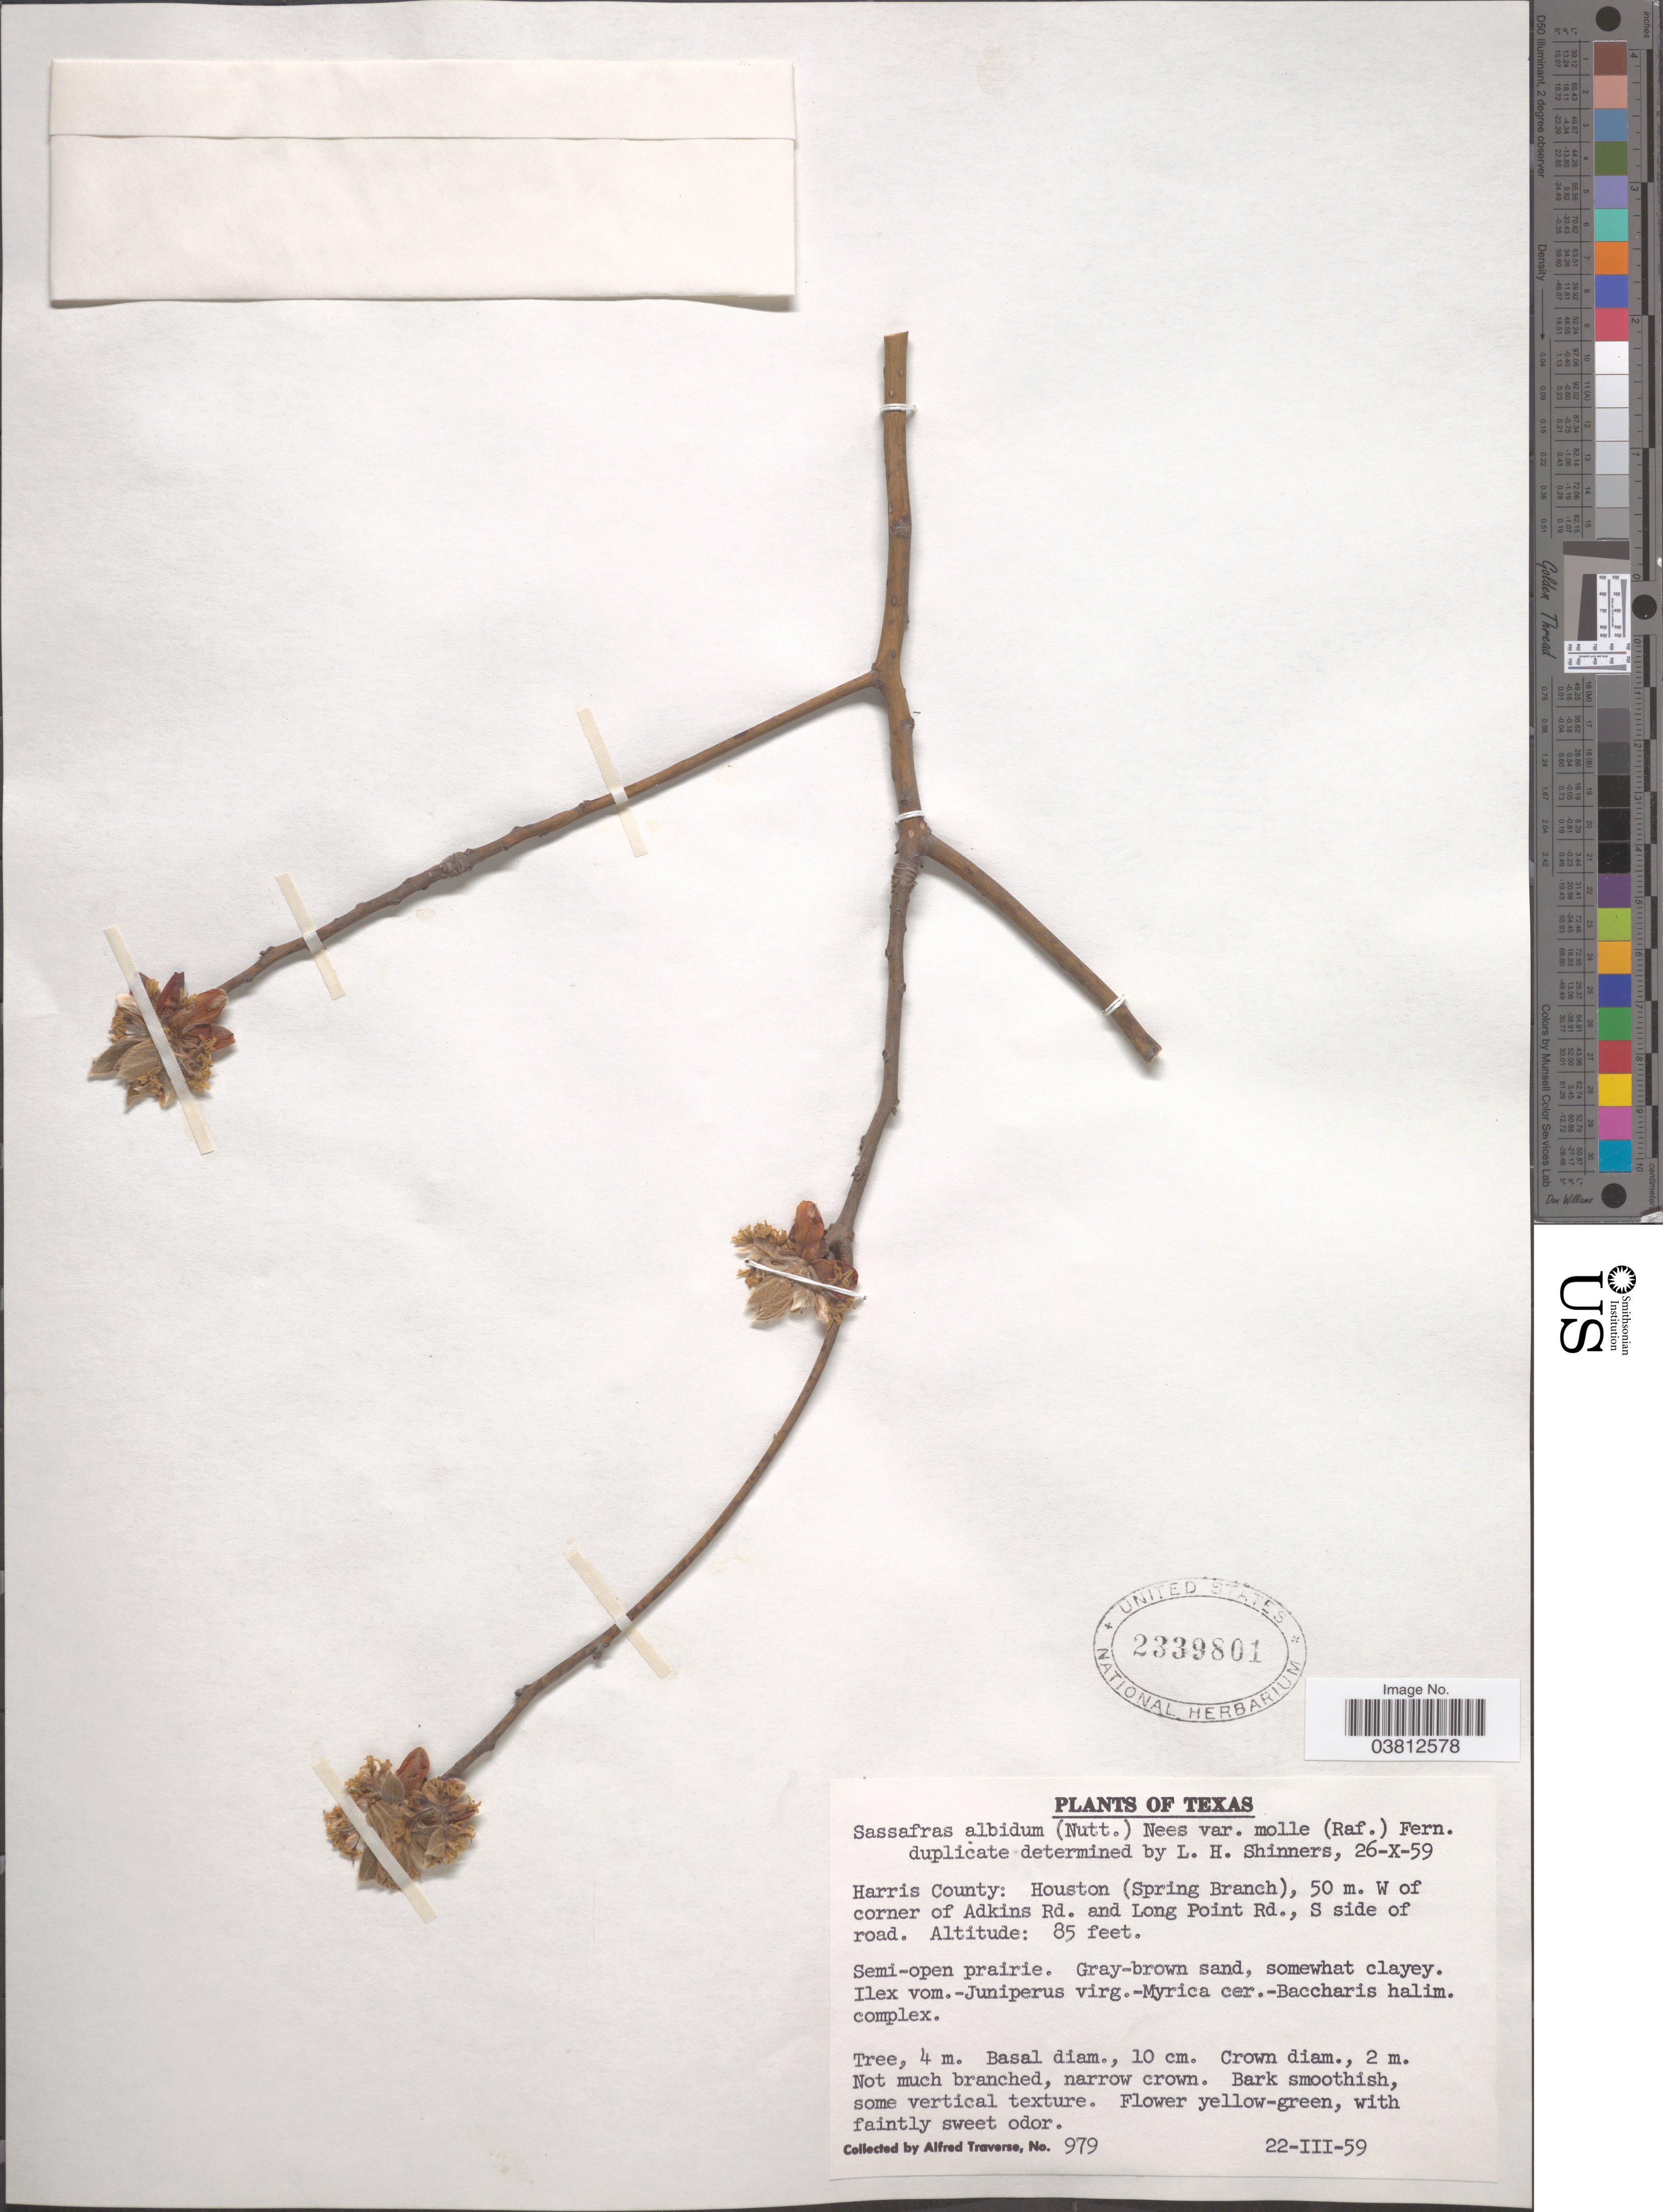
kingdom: Plantae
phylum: Tracheophyta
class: Magnoliopsida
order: Laurales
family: Lauraceae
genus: Sassafras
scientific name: Sassafras albidum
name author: (Nutt.) Nees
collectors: A. Traverse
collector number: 979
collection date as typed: Transcribed d/m/y: 22/3/59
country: United States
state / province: Texas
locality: Harris County: Houston (Spring Branch), 50 m. W of corner of Adkins Rd. and Long Point Rd., S side of road.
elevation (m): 26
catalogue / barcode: US 2339801